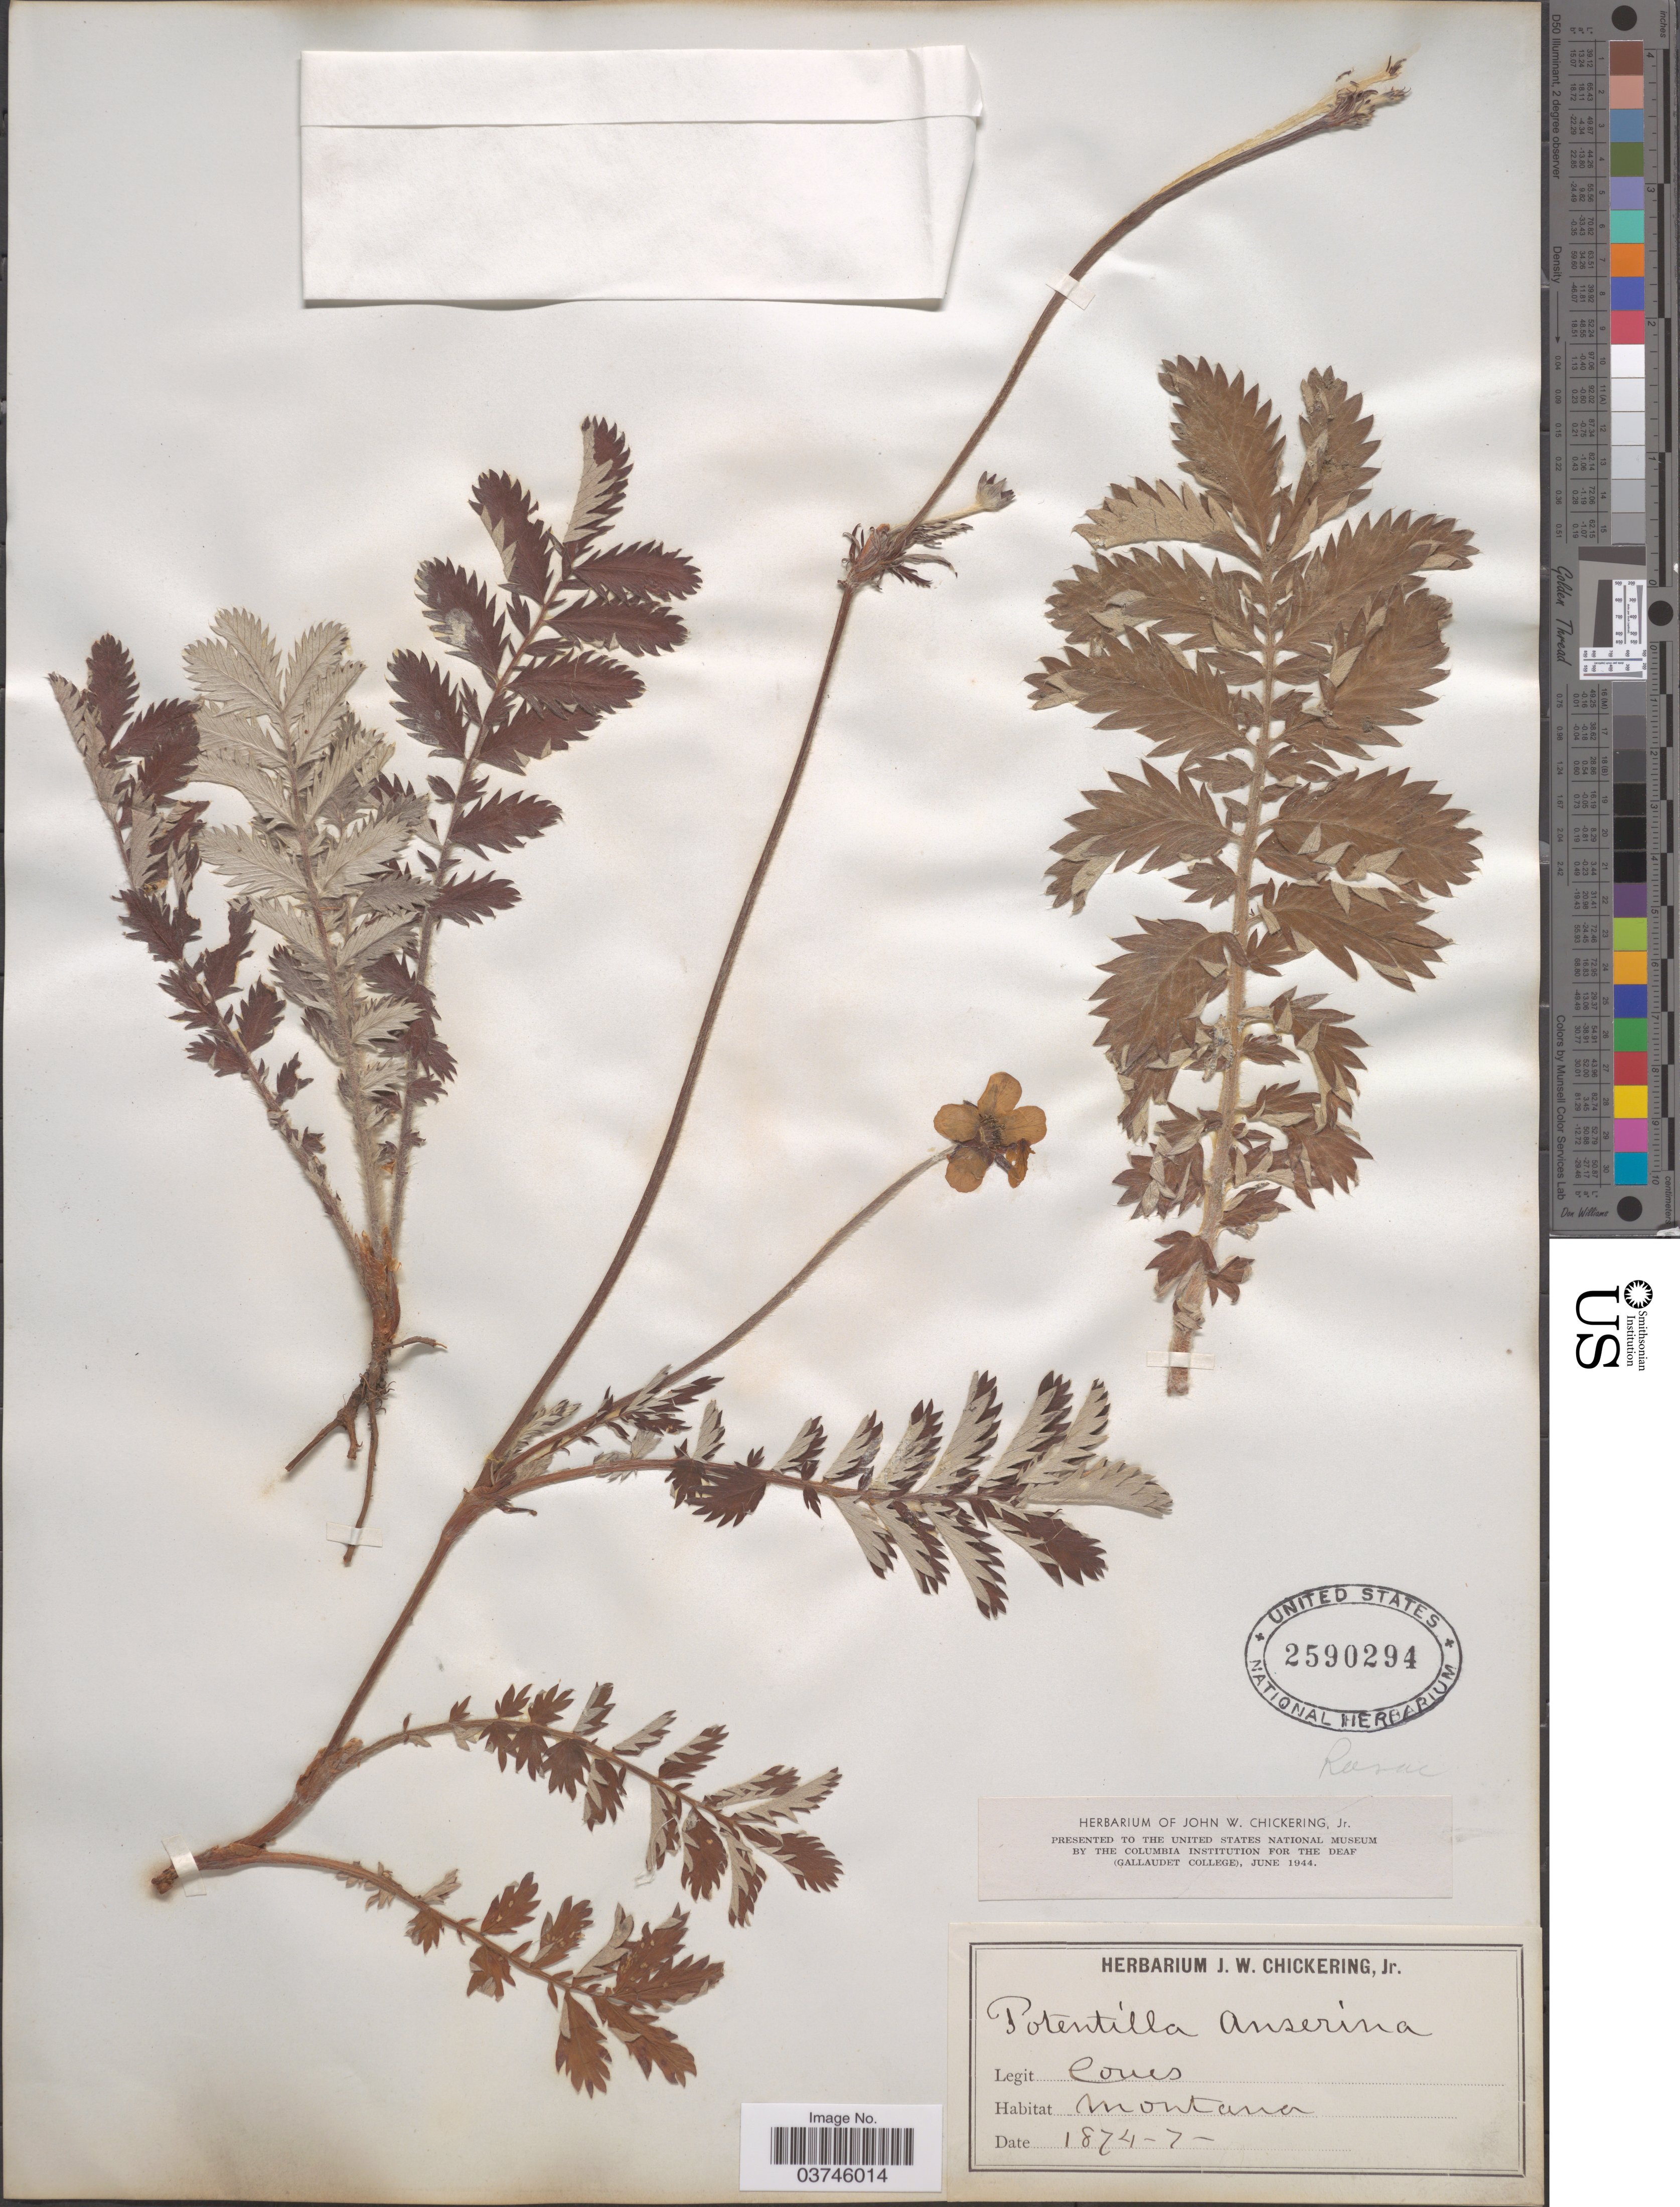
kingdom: Plantae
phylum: Tracheophyta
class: Magnoliopsida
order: Rosales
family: Rosaceae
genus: Argentina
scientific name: Argentina anserina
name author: (L.) Rydb.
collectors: Cones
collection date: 1874-07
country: United States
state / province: Montana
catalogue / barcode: US 2590294